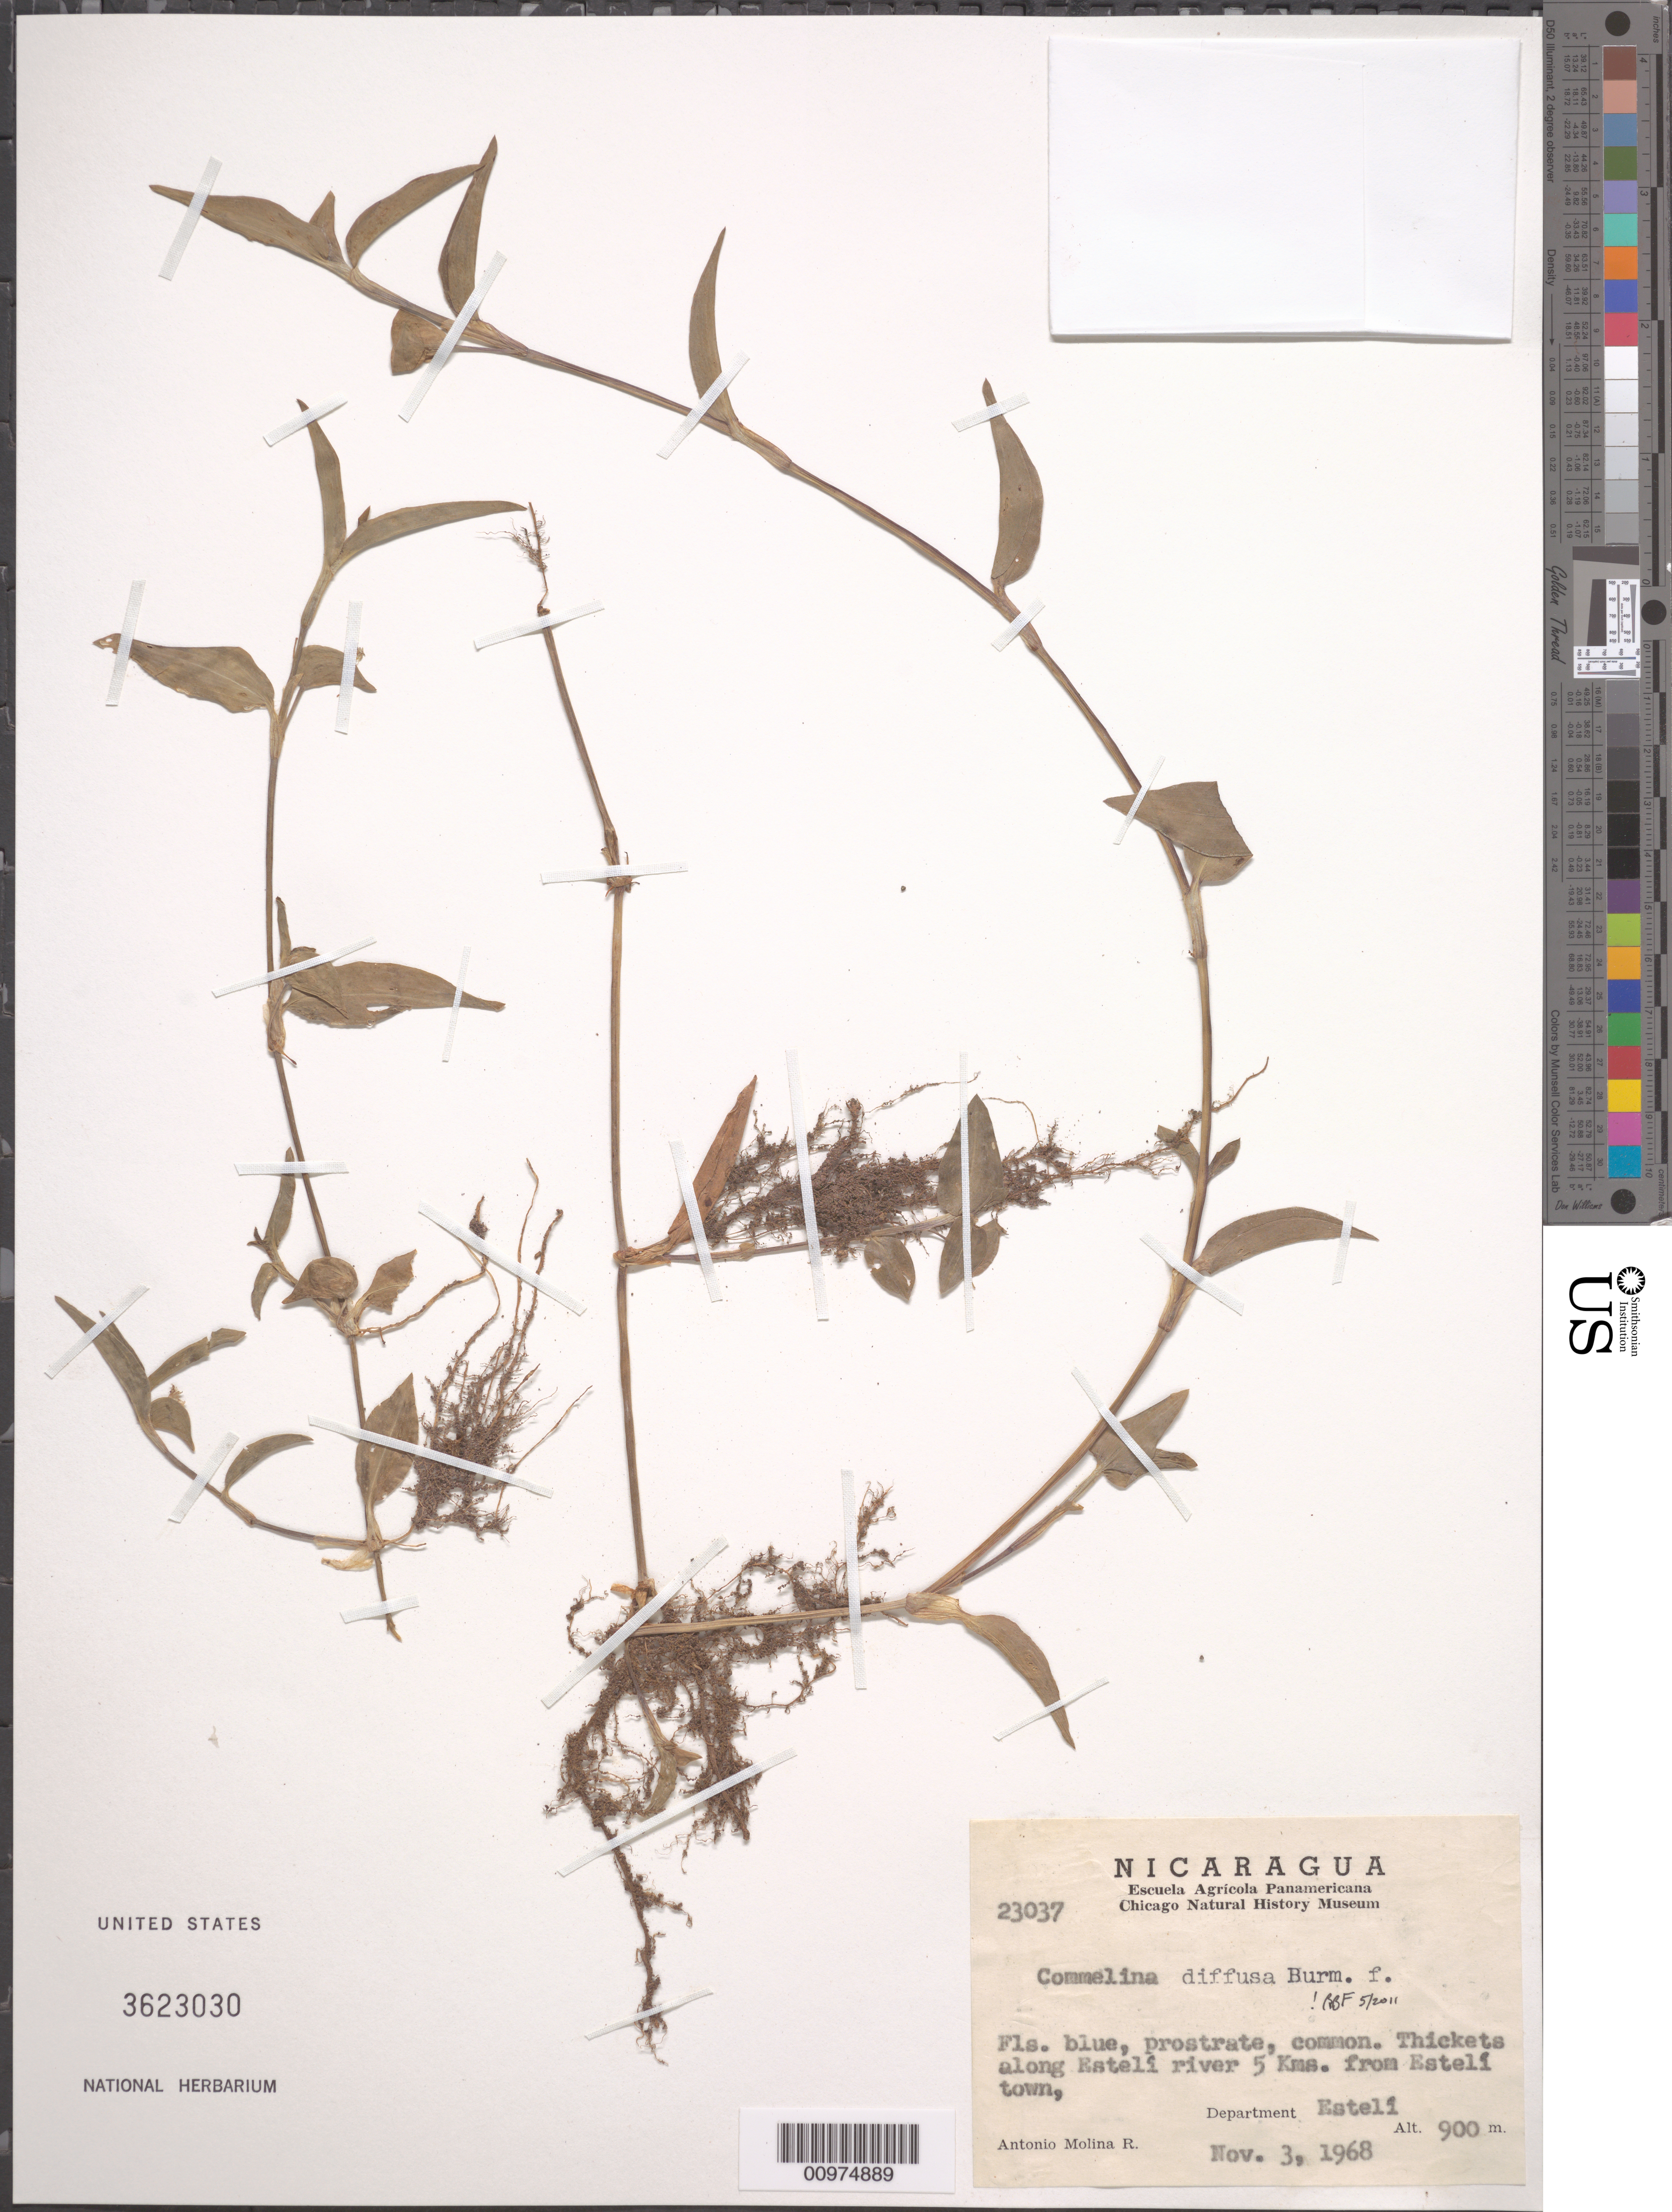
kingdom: Plantae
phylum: Tracheophyta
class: Liliopsida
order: Commelinales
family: Commelinaceae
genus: Commelina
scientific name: Commelina diffusa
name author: Burm. f.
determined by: Faden, Robert B., (US), Smithsonian Institution - National Museum of Natural History (UNITED STATES)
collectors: A. Molina R.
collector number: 23037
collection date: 1968-11-03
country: Nicaragua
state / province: Estelí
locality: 5 kms. from Estelí town,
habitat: Thickets along Estalí river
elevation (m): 900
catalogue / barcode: US 3623030